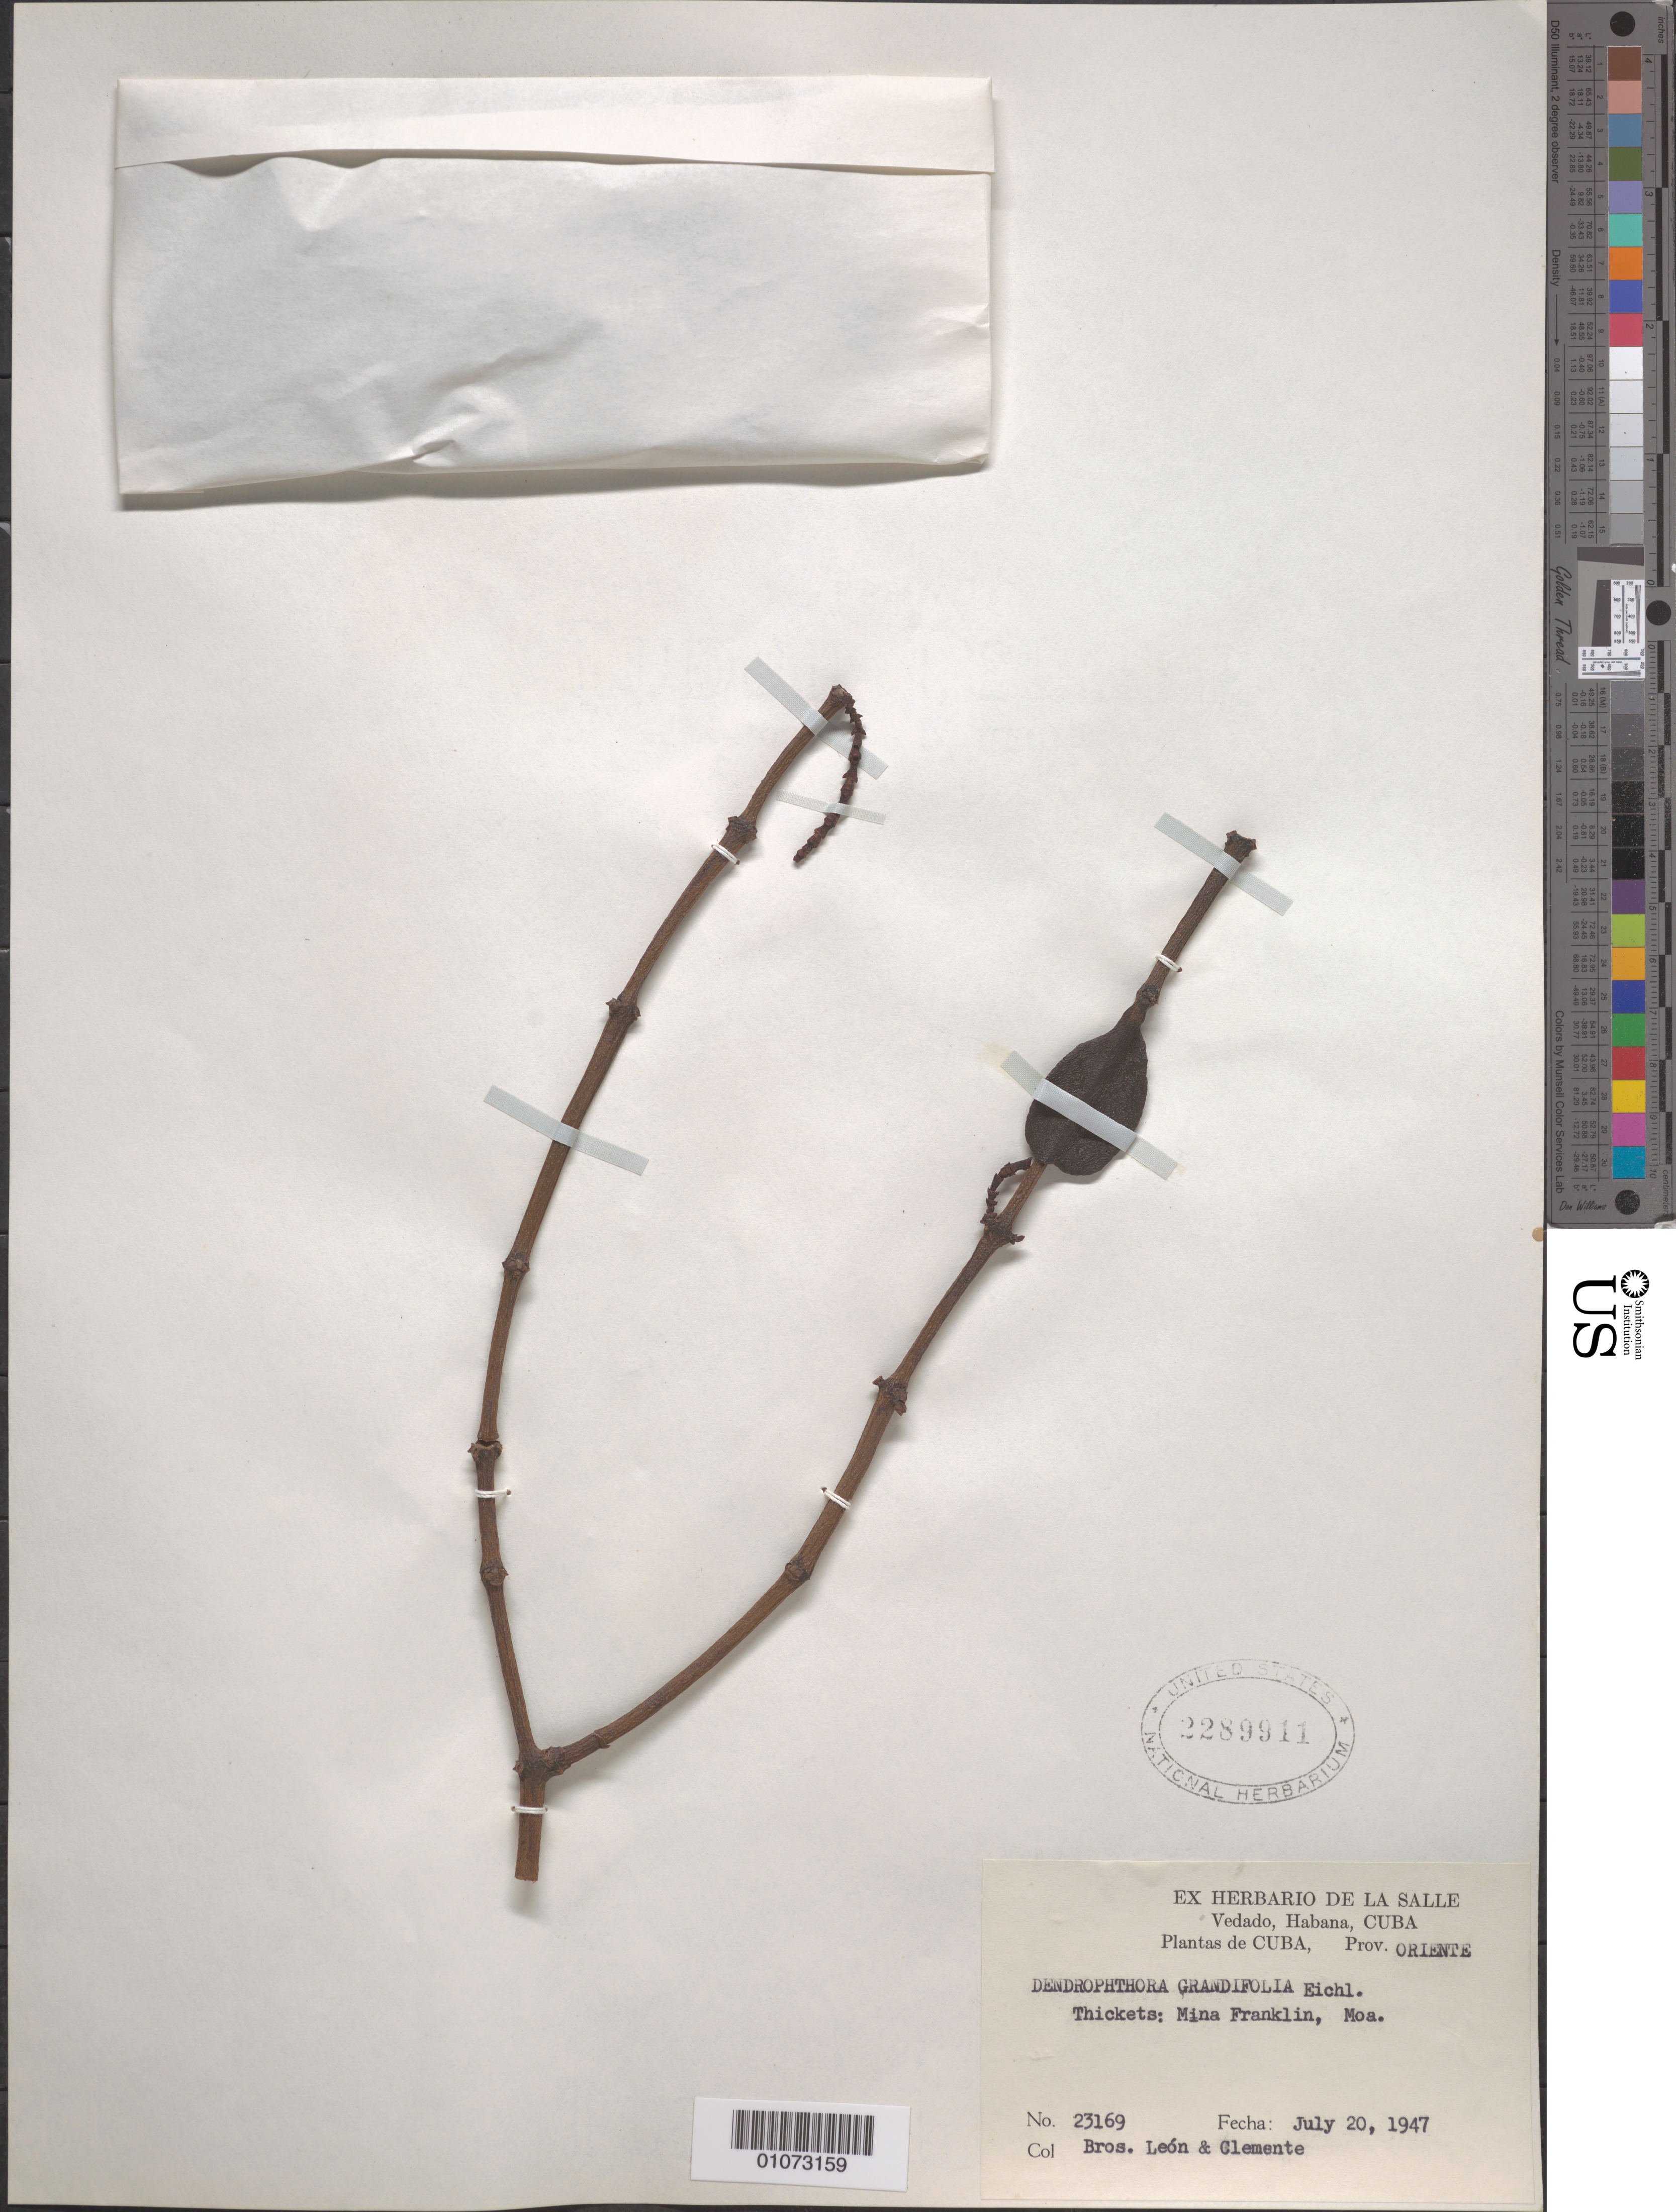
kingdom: Plantae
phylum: Tracheophyta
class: Magnoliopsida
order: Santalales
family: Viscaceae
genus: Dendrophthora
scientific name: Dendrophthora grandifolia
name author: Eichler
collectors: Bro. León & Bro. Clemente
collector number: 23169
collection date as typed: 20 Jul 1947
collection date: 1947-07-20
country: Cuba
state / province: Holguín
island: Cuba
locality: Thickets: Mina Franklin, Moa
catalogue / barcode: US 2289911